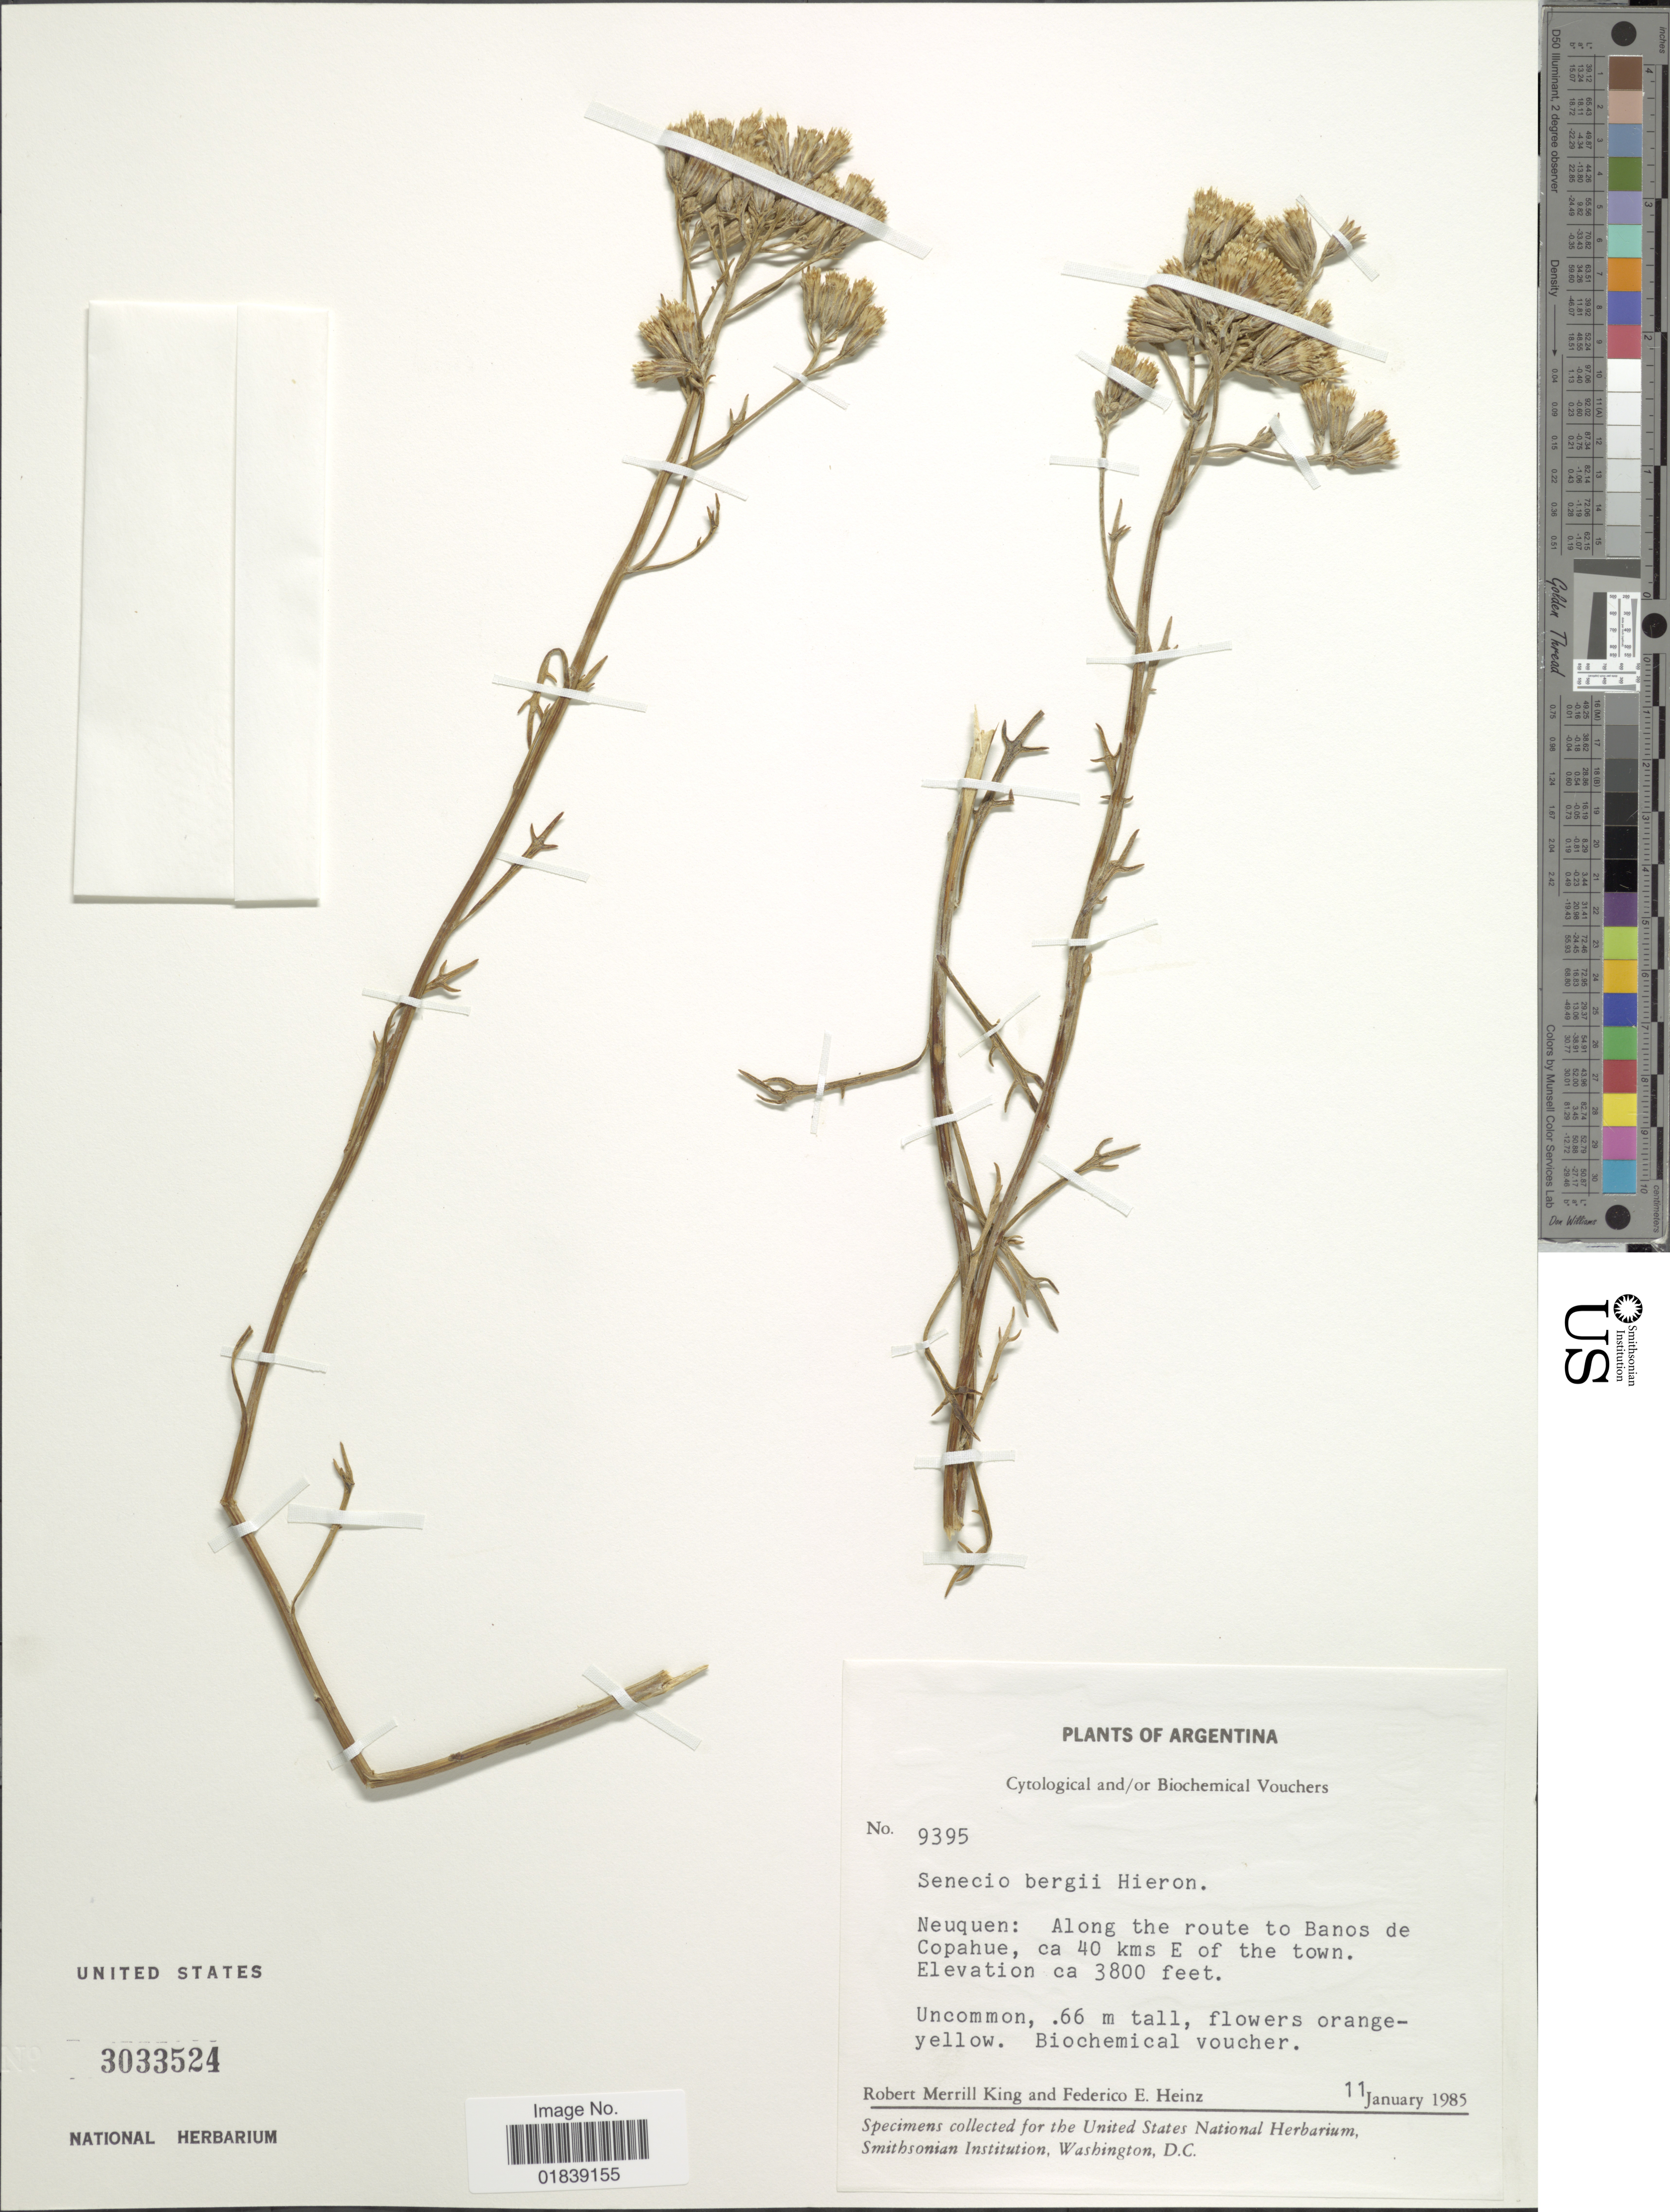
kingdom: Plantae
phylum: Tracheophyta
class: Magnoliopsida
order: Asterales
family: Asteraceae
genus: Senecio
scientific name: Senecio bergii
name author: Hieron.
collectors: R. M. King & F. Heinz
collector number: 9395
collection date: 1985-01-11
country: Argentina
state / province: Neuquen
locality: Along the route to Banos de Copahue, ca 40 kms E of the town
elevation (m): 1158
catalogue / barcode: US 3033524